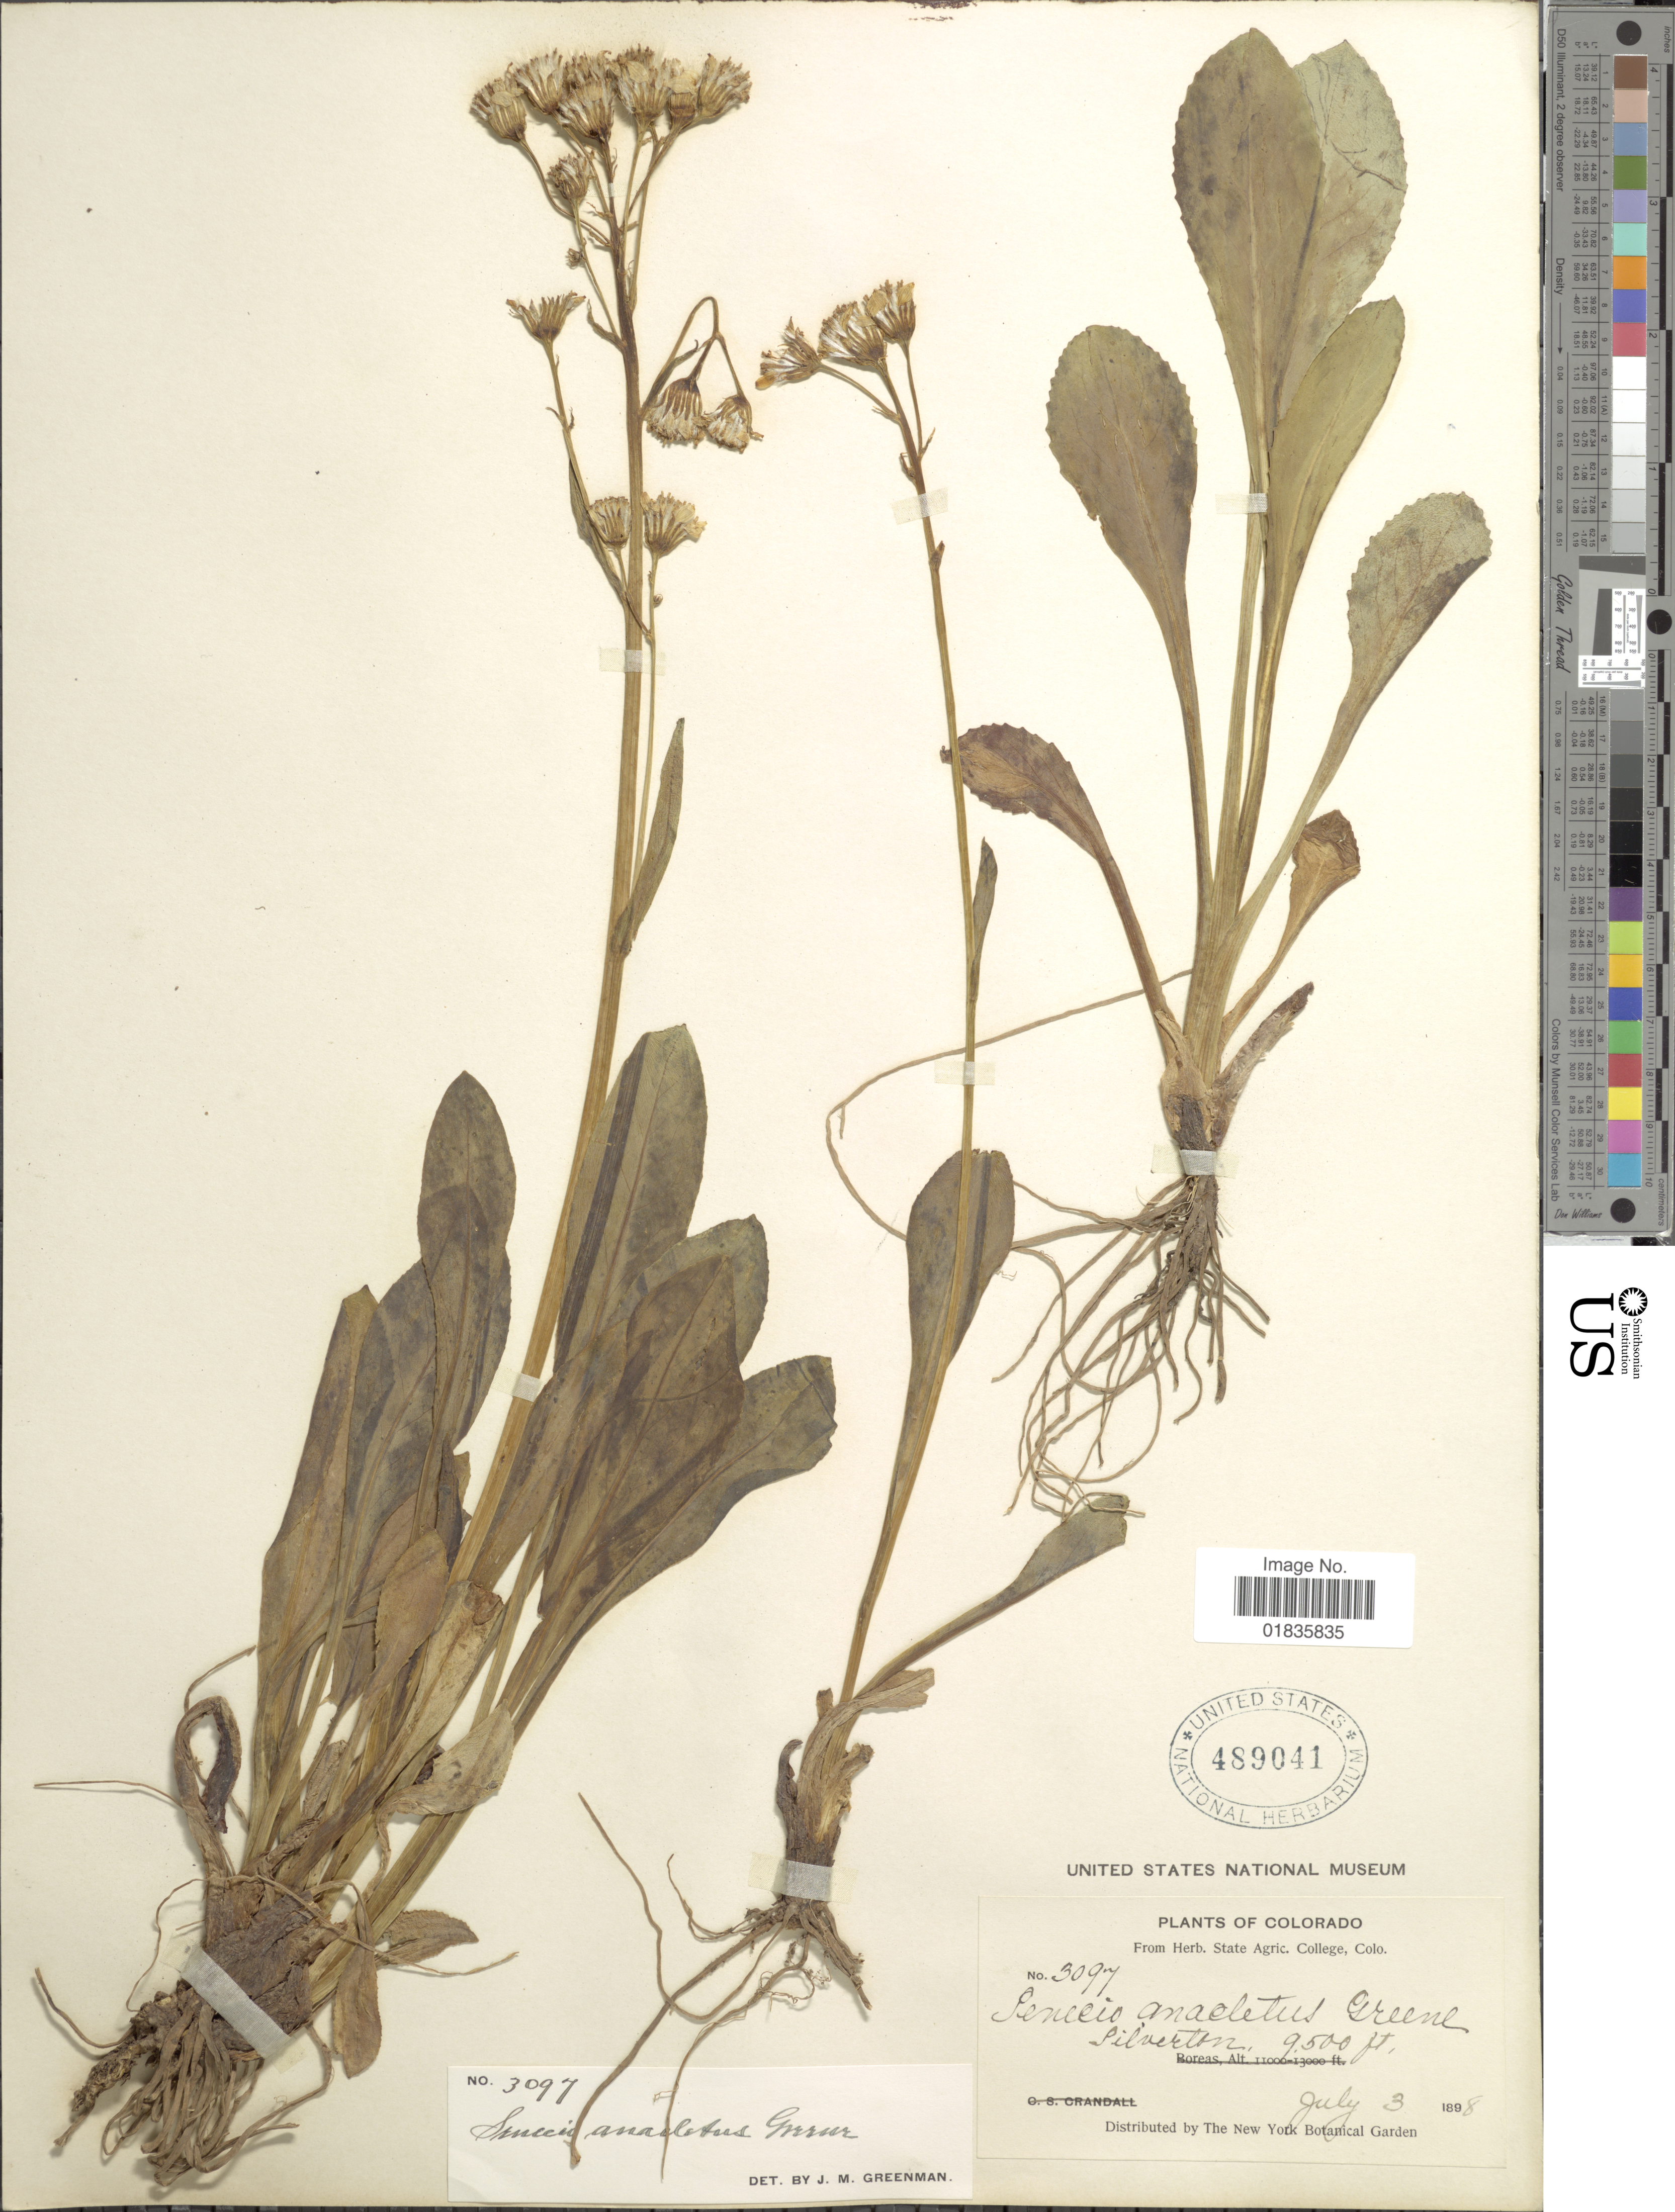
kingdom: Plantae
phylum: Tracheophyta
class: Magnoliopsida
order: Asterales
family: Asteraceae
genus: Senecio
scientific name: Senecio wootonii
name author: Greene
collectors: ex herb. State Agric. College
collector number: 3097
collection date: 1898-07-03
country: United States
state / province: Colorado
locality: Silverton.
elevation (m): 2896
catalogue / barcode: US 489041